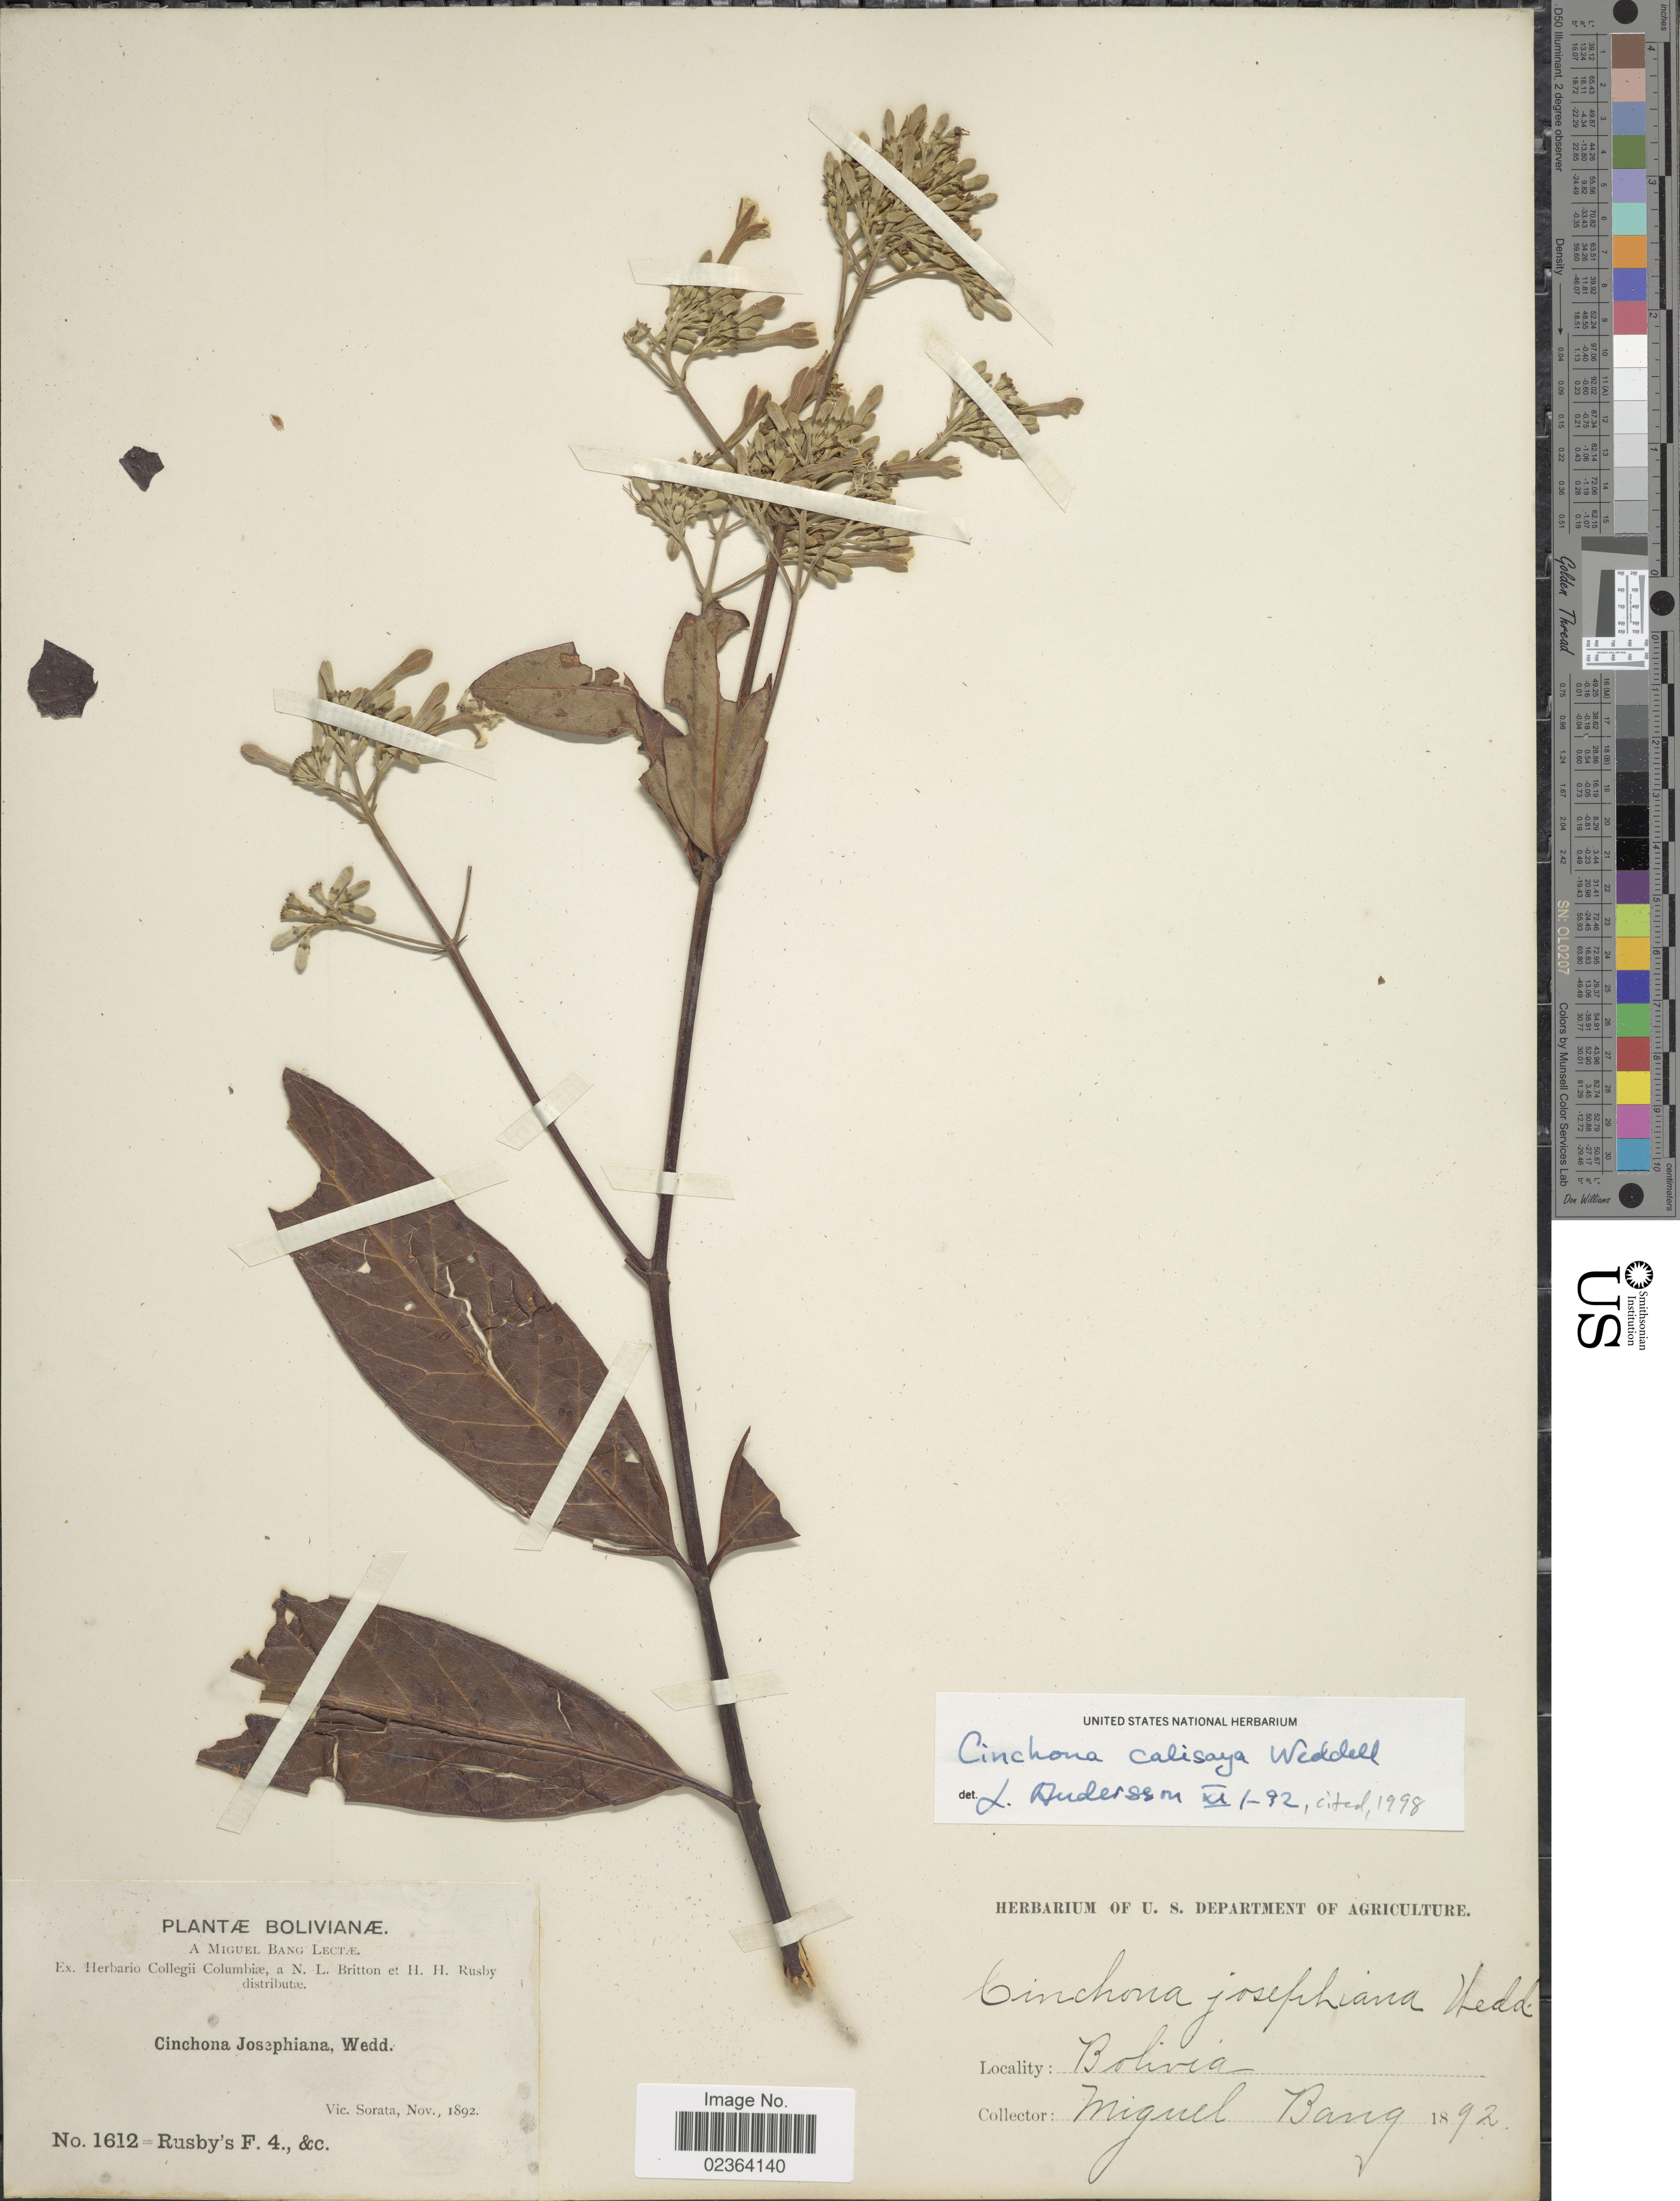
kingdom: Plantae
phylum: Tracheophyta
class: Magnoliopsida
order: Gentianales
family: Rubiaceae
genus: Cinchona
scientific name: Cinchona calisaya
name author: Wedd.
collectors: M. Bang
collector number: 1612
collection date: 1892-11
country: Bolivia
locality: Vic. Sorata